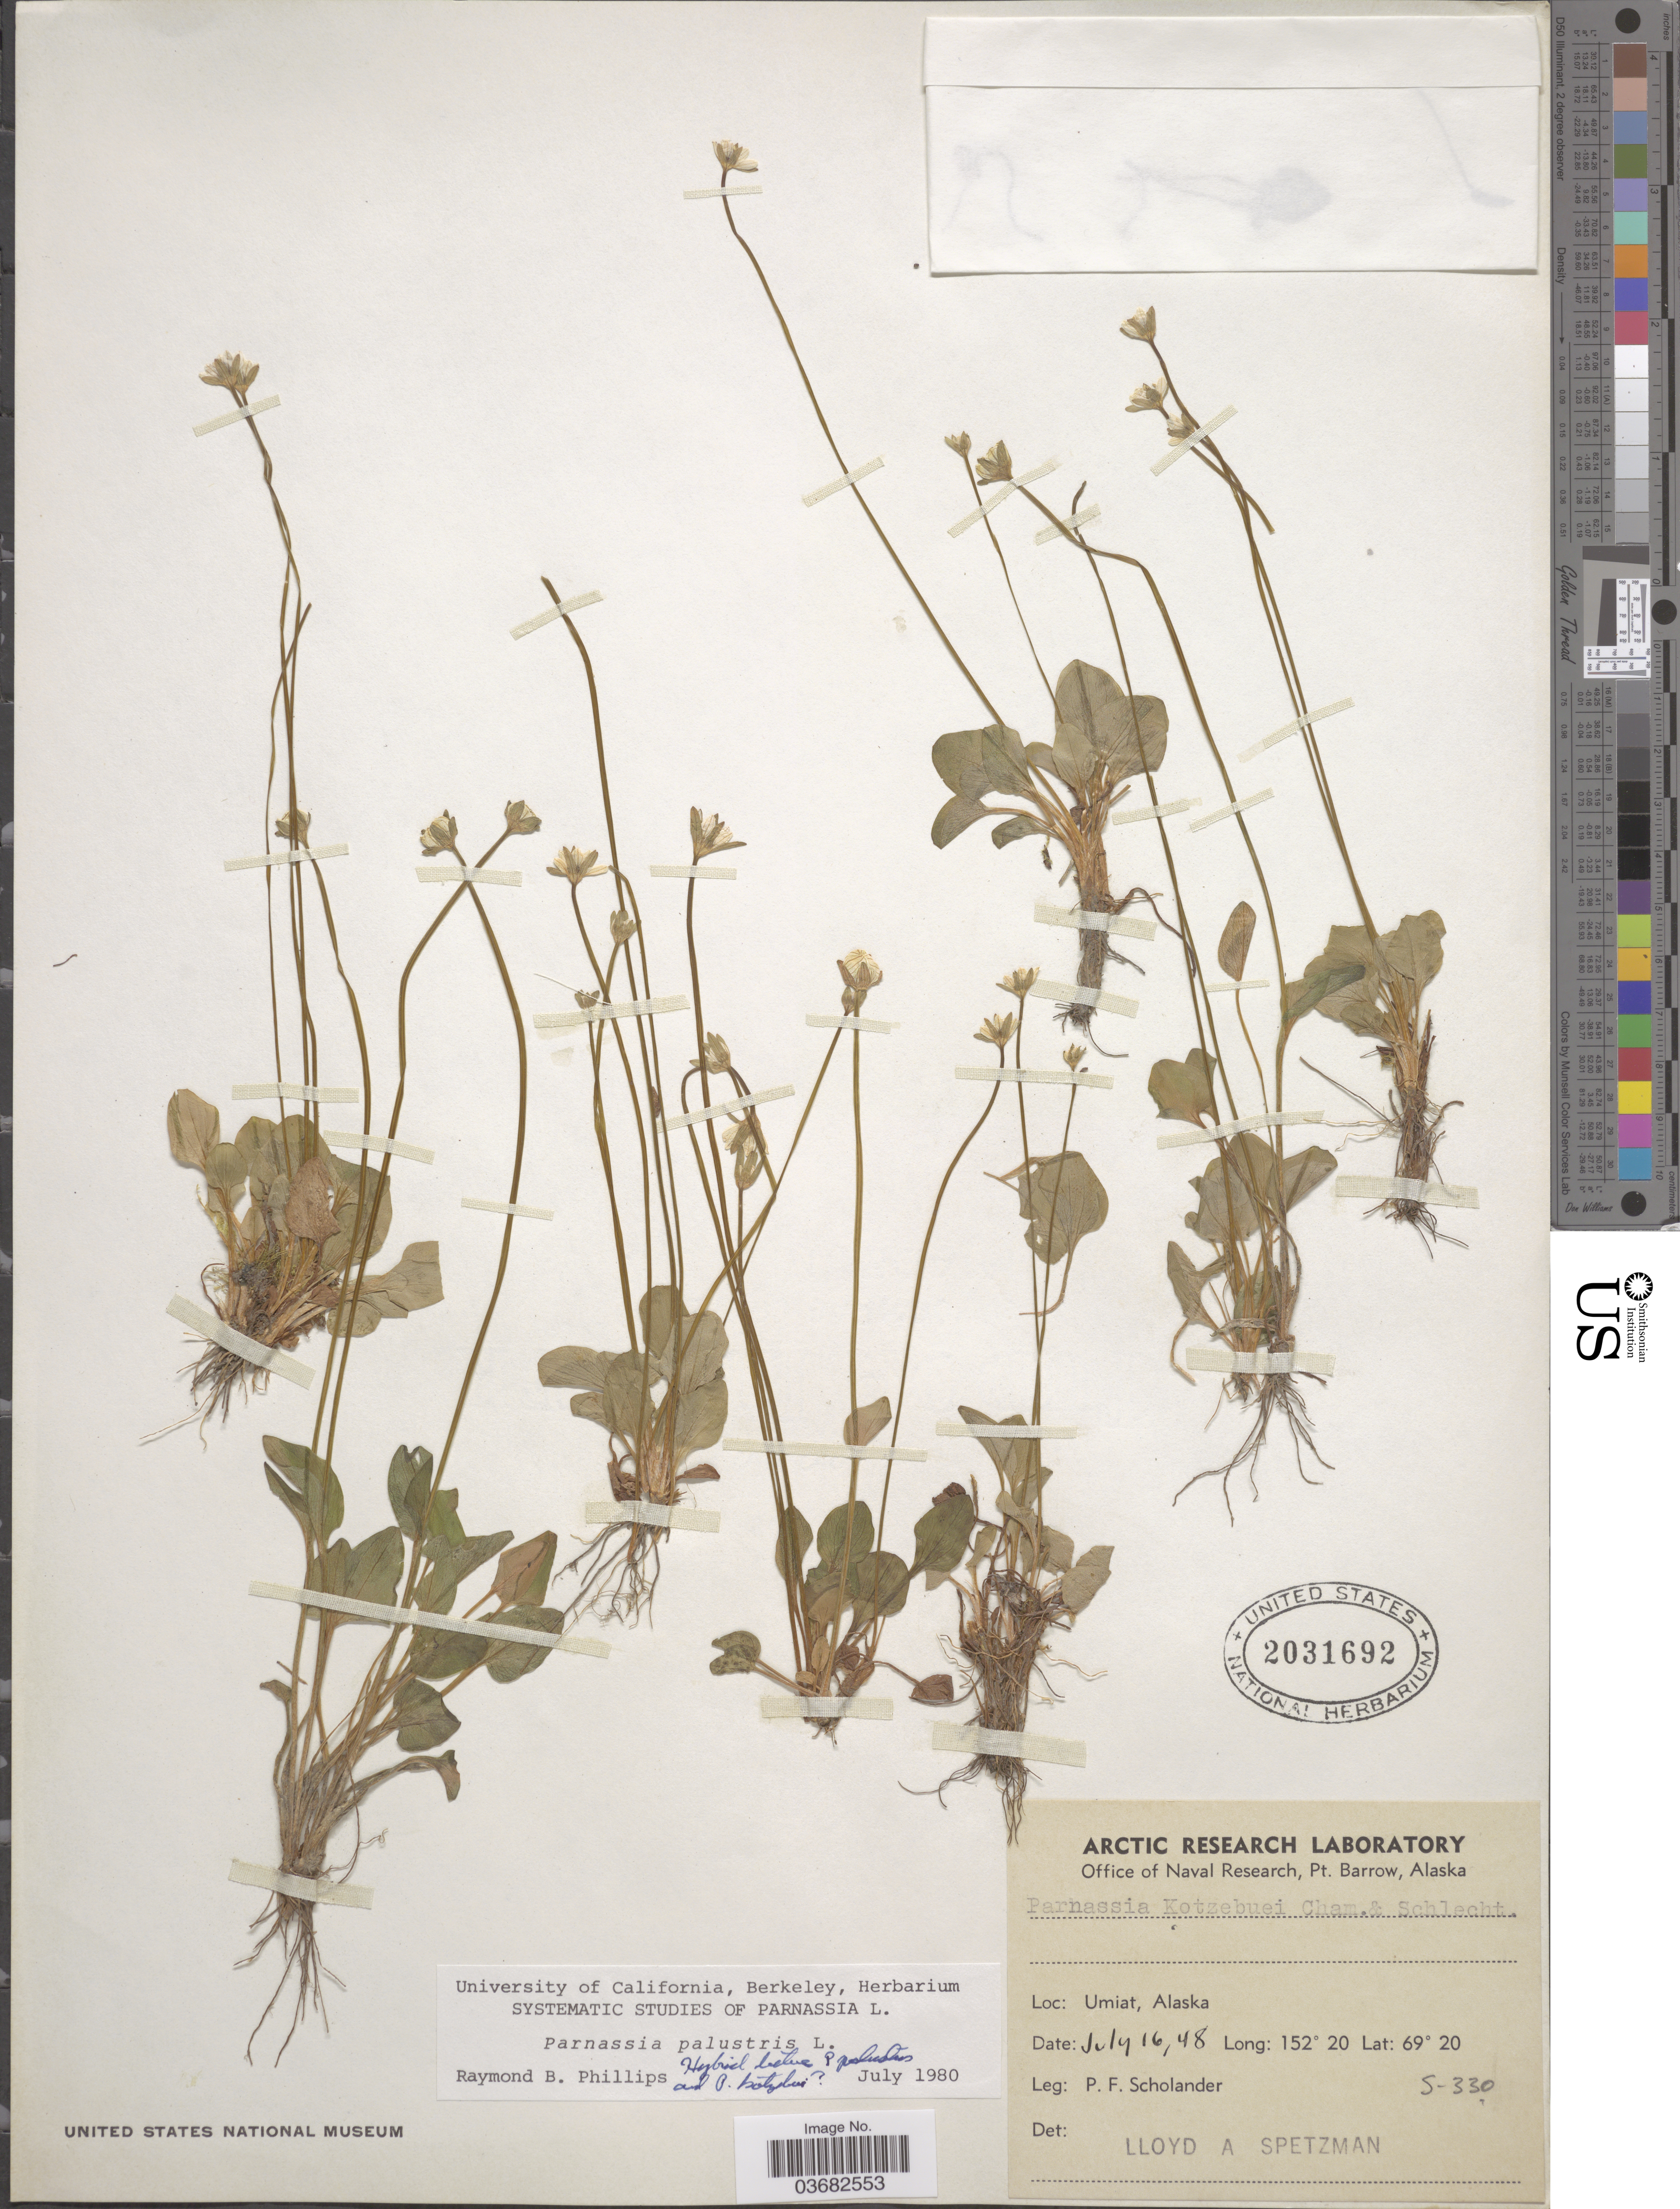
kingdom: Plantae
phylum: Tracheophyta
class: Magnoliopsida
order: Celastrales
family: Parnassiaceae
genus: Parnassia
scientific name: Parnassia palustris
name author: L.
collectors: P. Scholander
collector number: S-330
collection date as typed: Transcribed d/m/y: 16/7/48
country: United States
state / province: Alaska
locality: Umiat.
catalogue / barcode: US 2031692